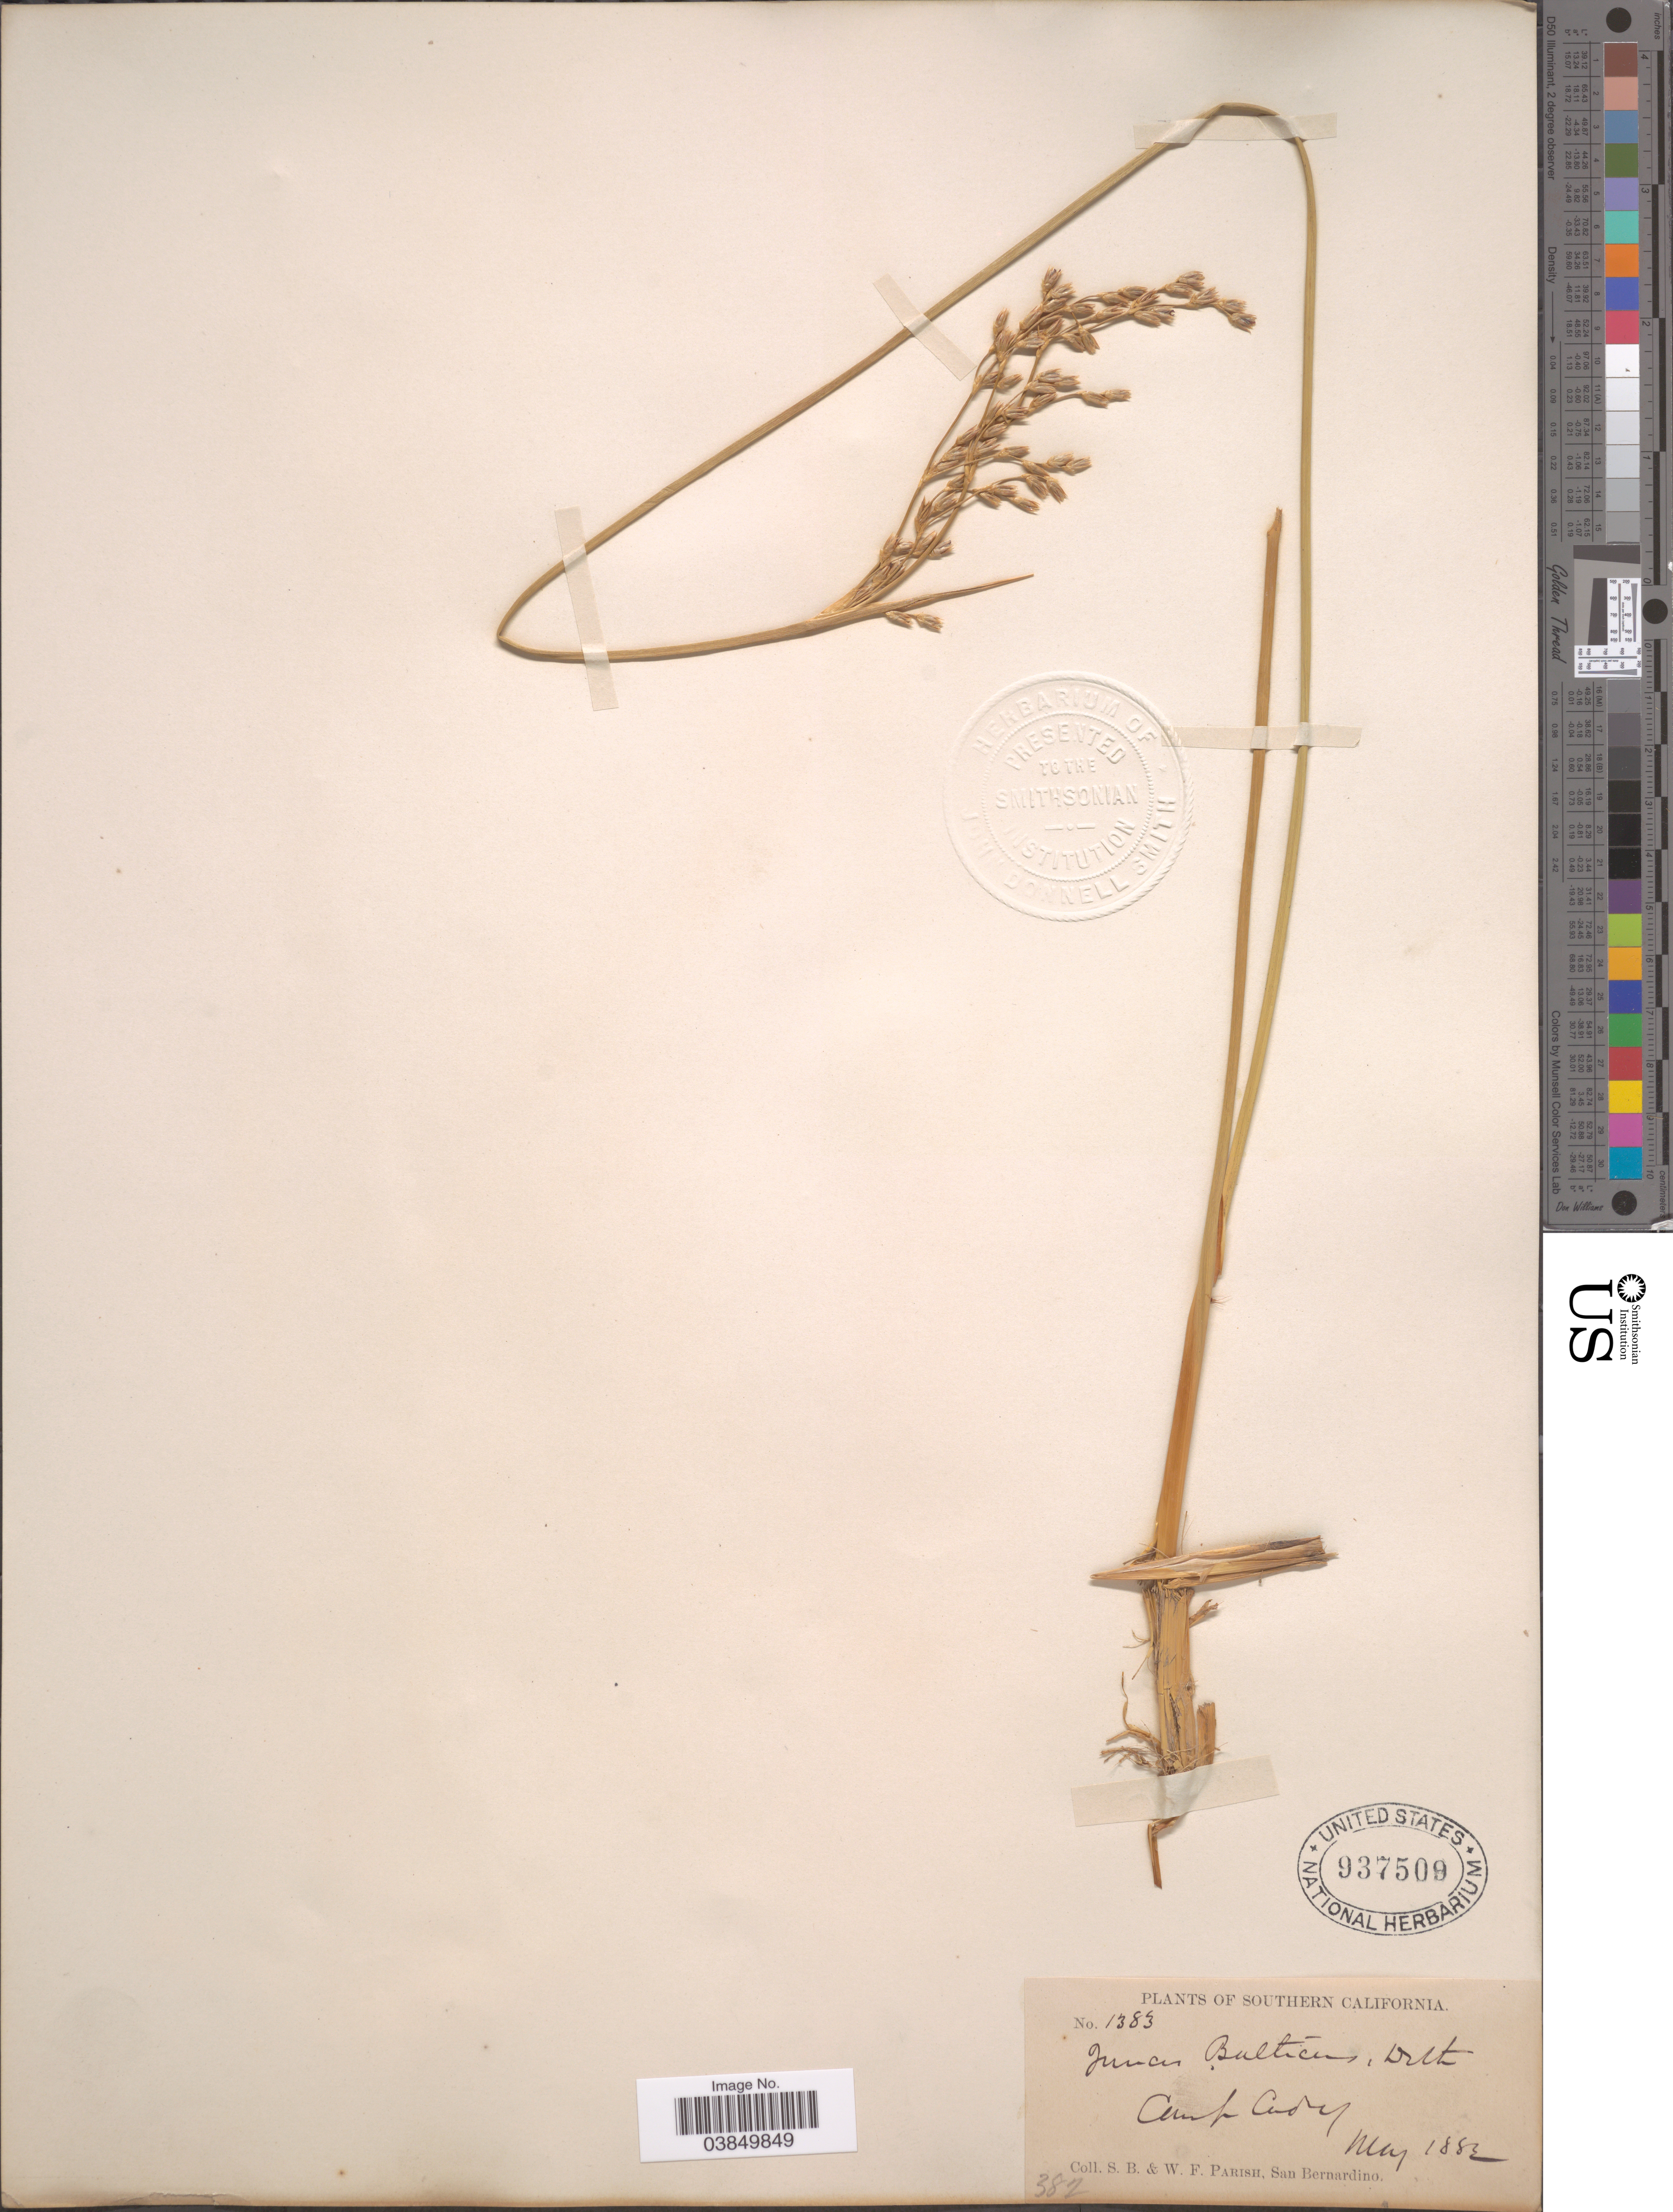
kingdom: Plantae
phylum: Tracheophyta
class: Liliopsida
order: Poales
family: Juncaceae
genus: Juncus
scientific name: Juncus balticus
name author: Willd.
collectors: S. B. Parish & W. F. Parish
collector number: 1383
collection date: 1882-05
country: United States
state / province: California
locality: Southern California, Camp Cody.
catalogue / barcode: US 937509